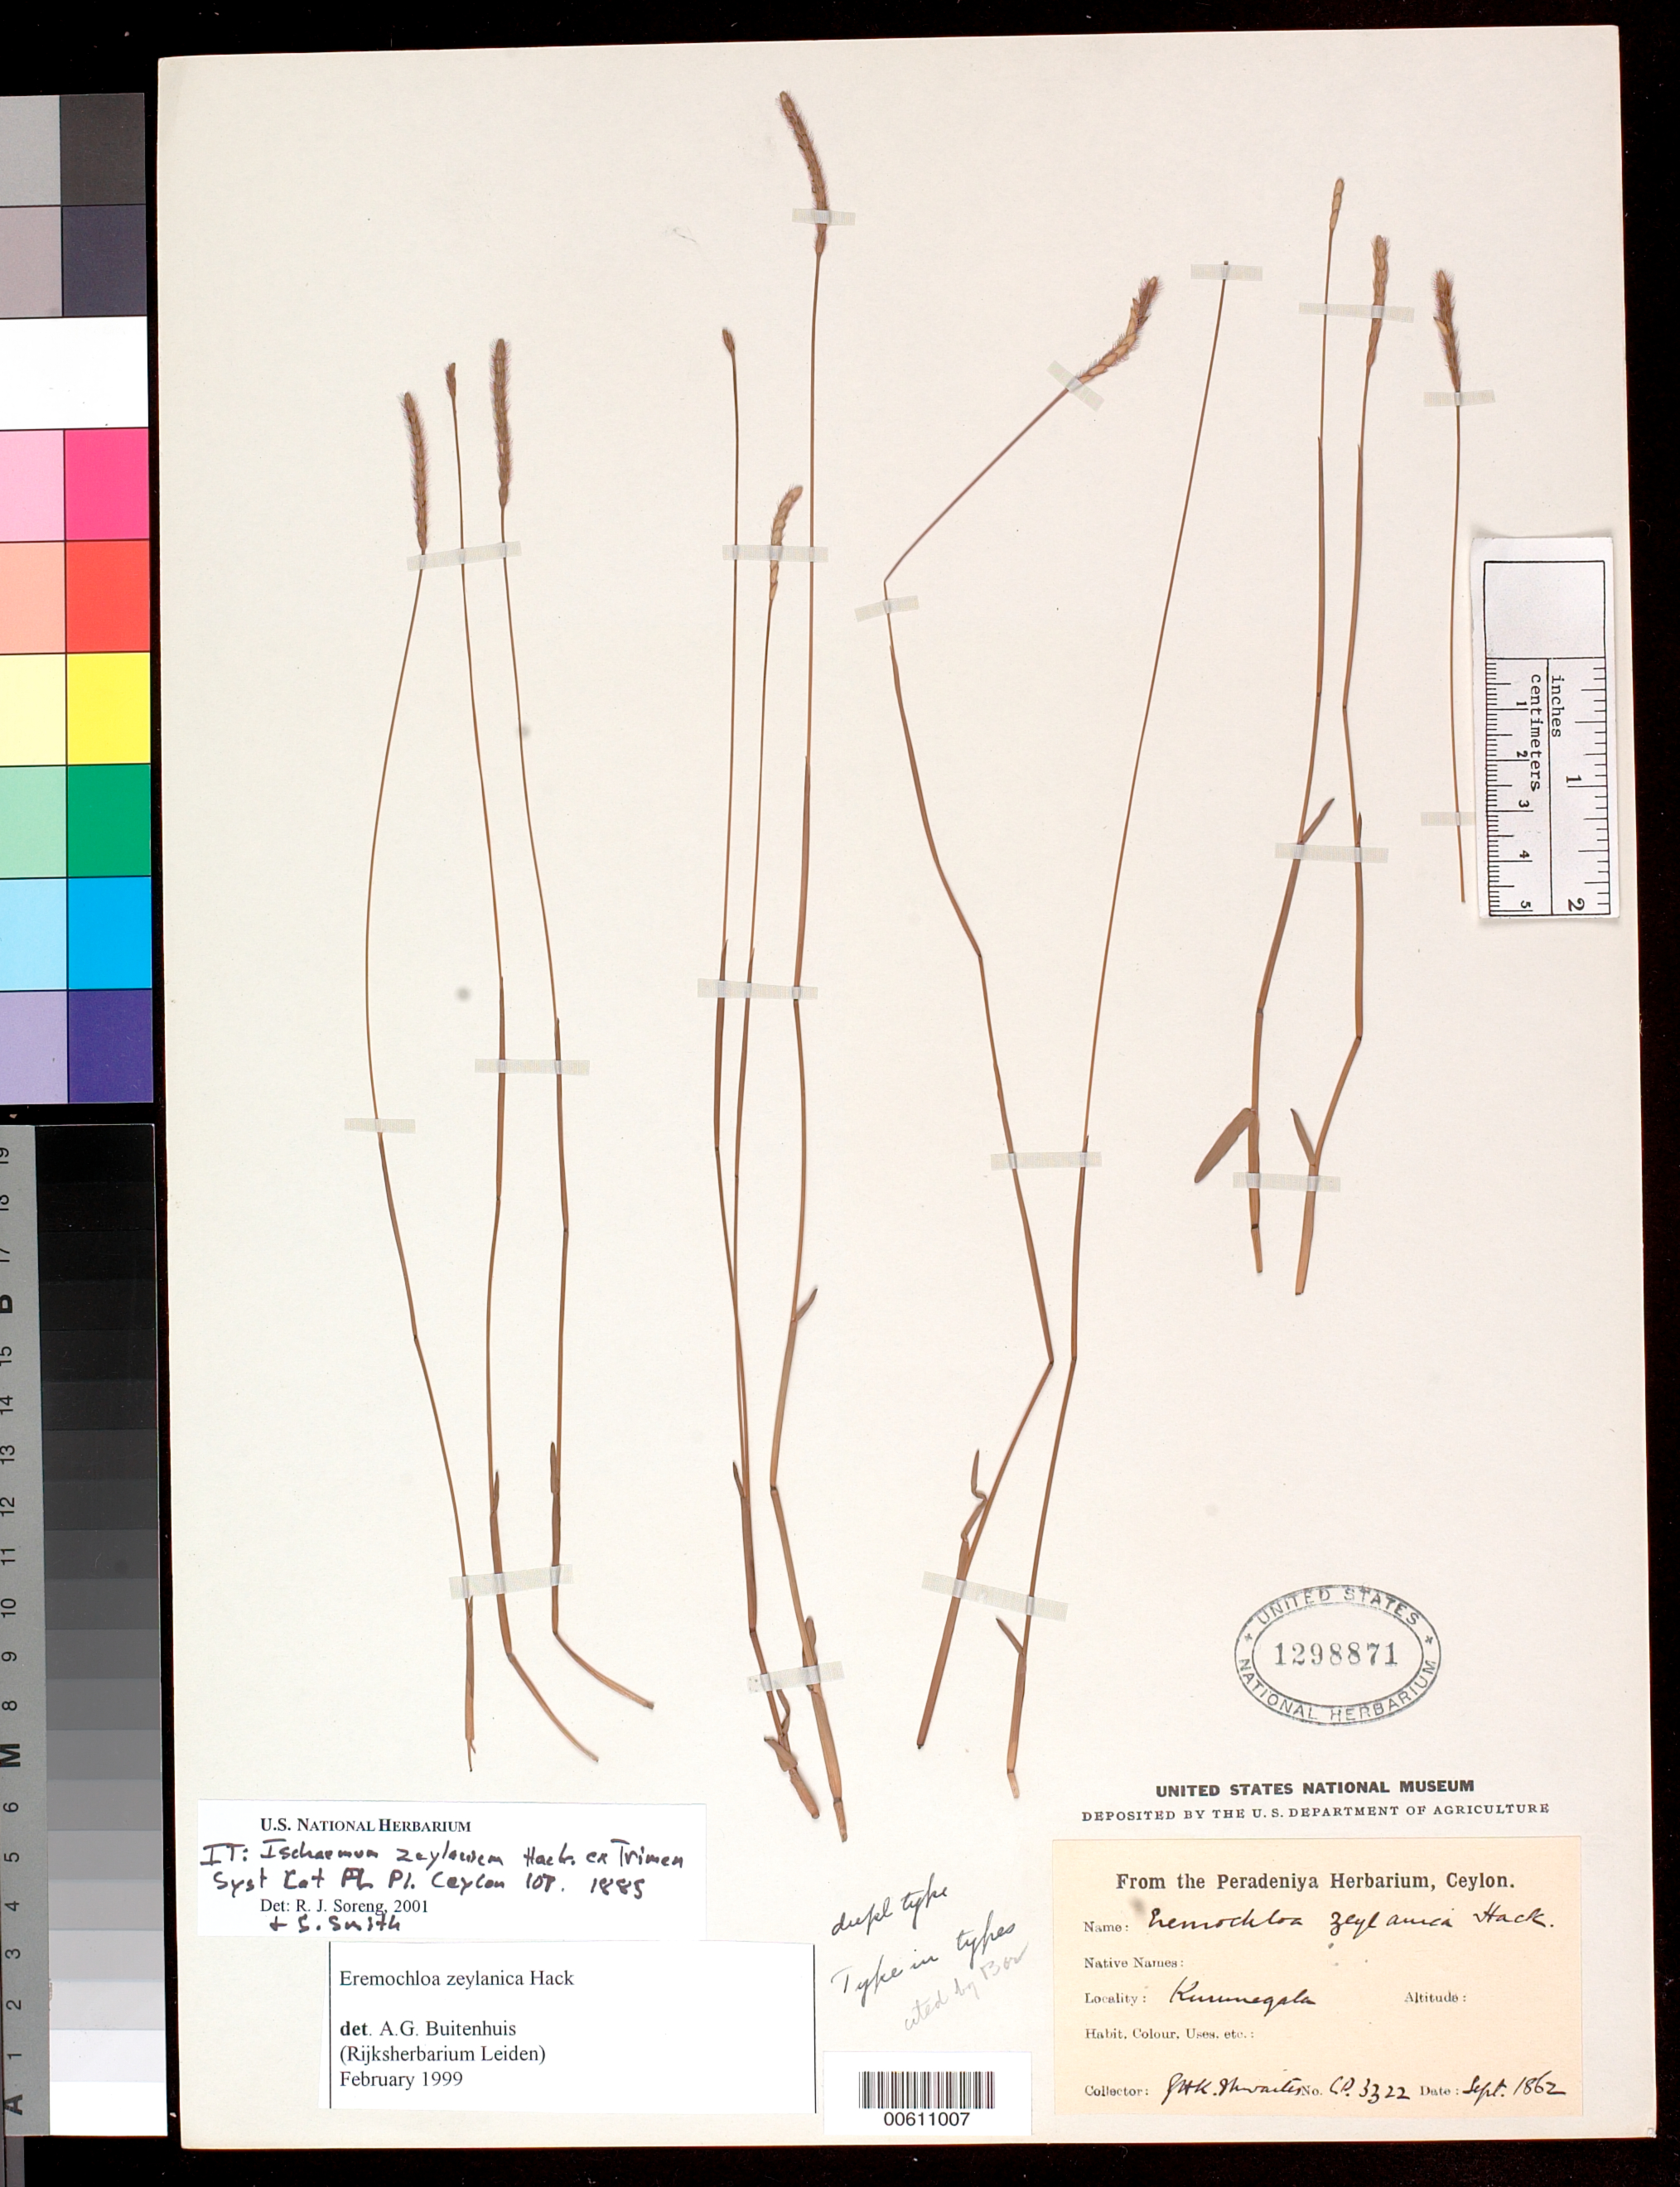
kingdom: Plantae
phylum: Tracheophyta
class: Liliopsida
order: Poales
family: Poaceae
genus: Ischaemum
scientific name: Ischaemum zeylanicum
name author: Hack. ex Trimen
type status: Isolectotype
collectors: G. H. K. Thwaites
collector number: C.P. 3322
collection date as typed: Sep 1862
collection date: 1862-09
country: Sri Lanka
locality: Kornegala.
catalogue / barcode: US 1298871